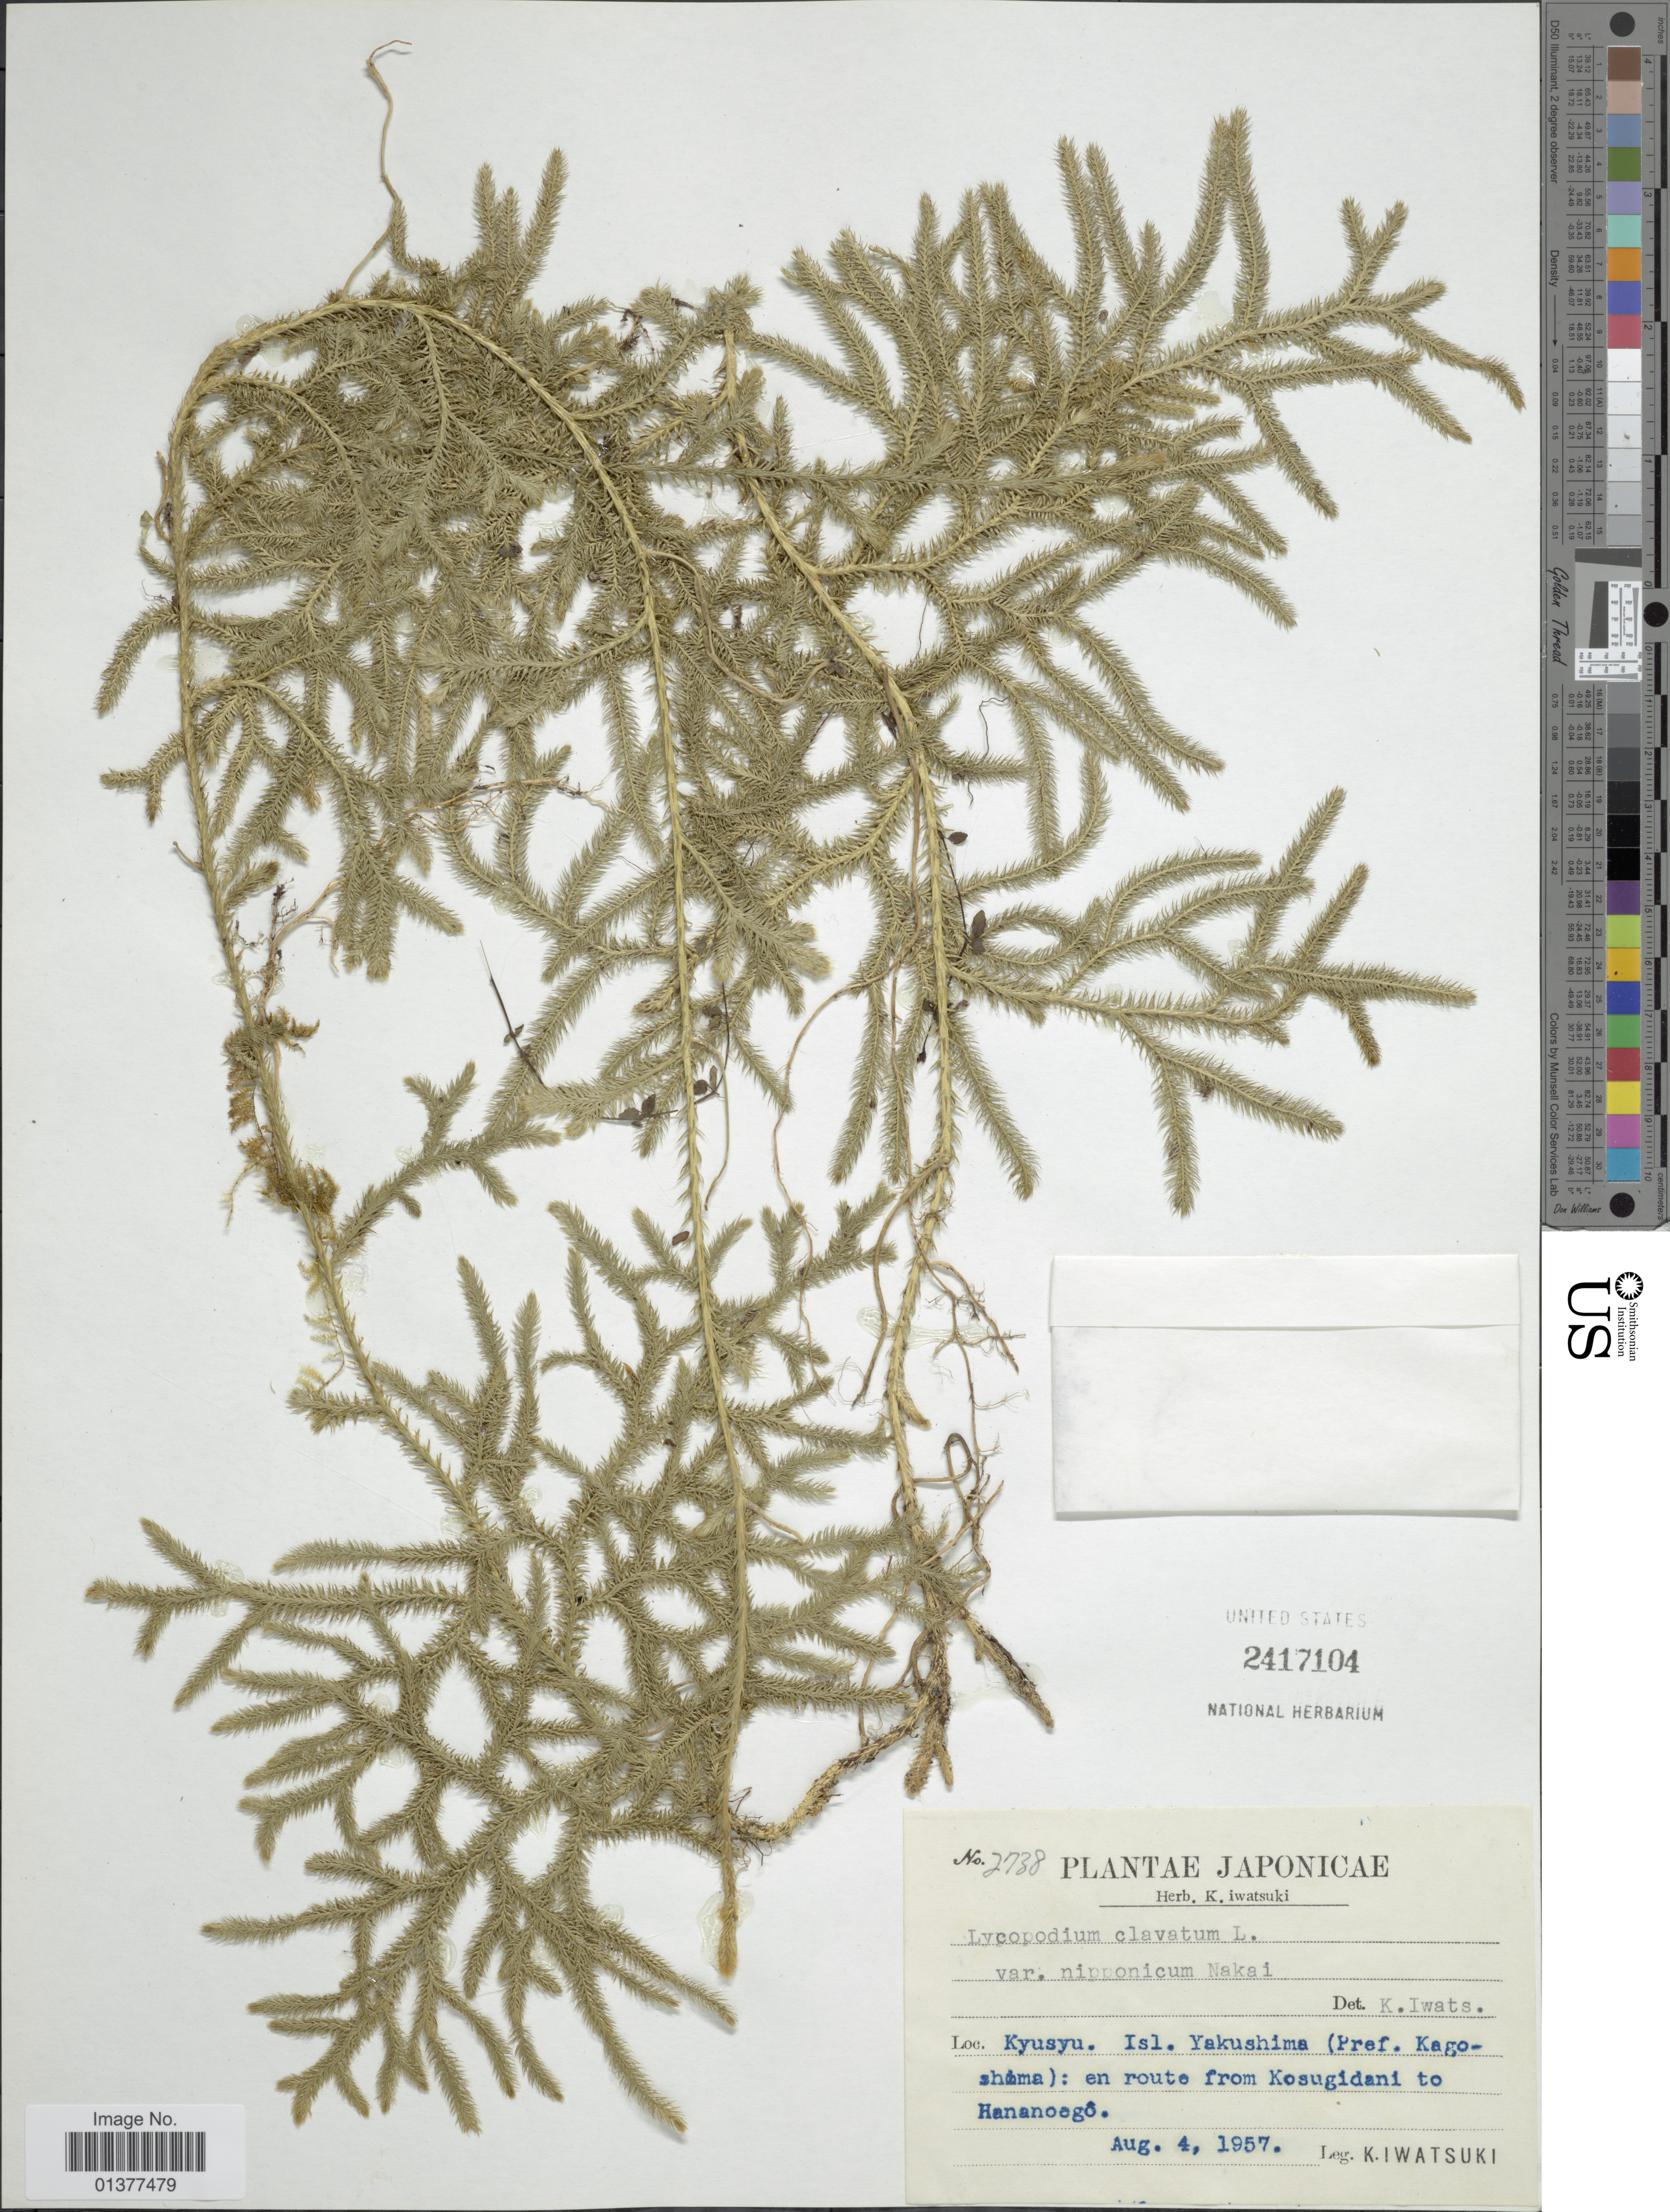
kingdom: Plantae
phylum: Tracheophyta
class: Lycopodiopsida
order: Lycopodiales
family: Lycopodiaceae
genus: Lycopodium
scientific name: Lycopodium clavatum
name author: L.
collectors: K. Iwatsuki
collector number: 2738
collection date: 1957-08-04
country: Japan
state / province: Kagosima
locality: Kyusyu, Isl. Yakushima(pref. Kagoshima): en route from Kosugidani to Hanaoego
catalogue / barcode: US 2417104